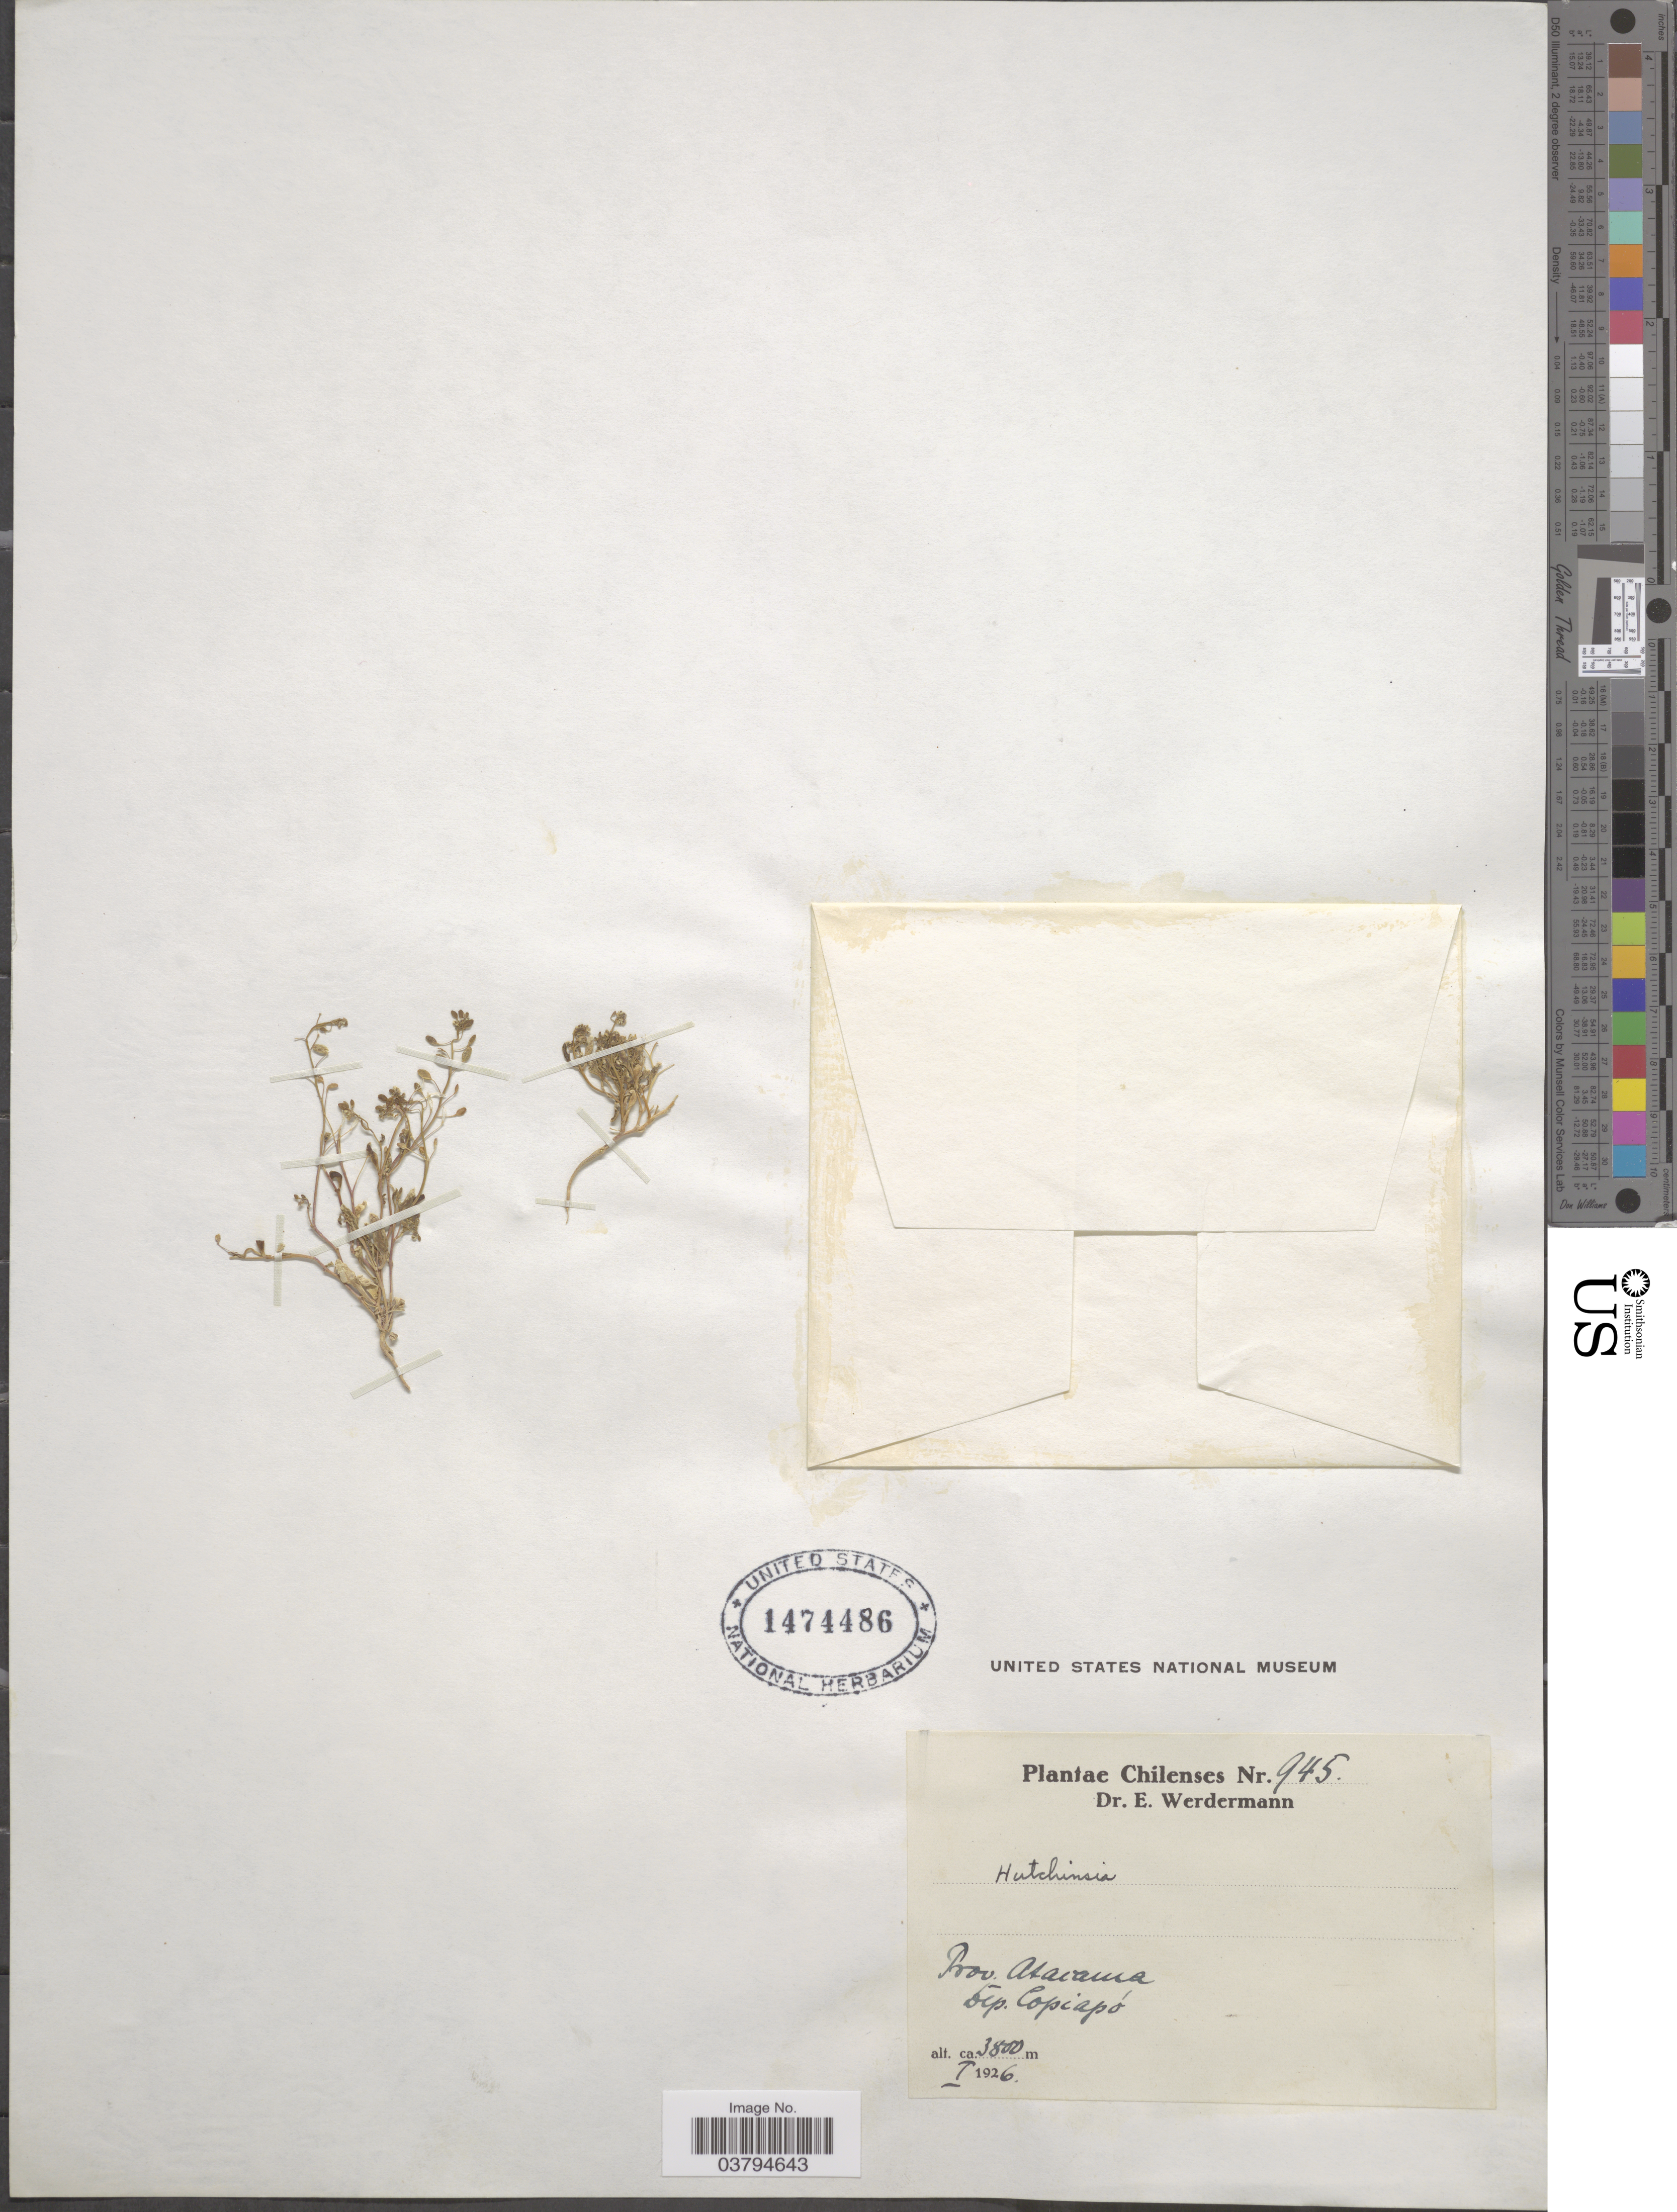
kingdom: Plantae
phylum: Tracheophyta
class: Magnoliopsida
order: Brassicales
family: Brassicaceae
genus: Hornungia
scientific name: Hornungia procumbens subsp. procumbens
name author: (L.) Hayek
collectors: E. Werdermann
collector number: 945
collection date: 1926-01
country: Chile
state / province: Atacama (III)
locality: Dép. Copiapó.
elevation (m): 3800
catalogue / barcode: US 1474486